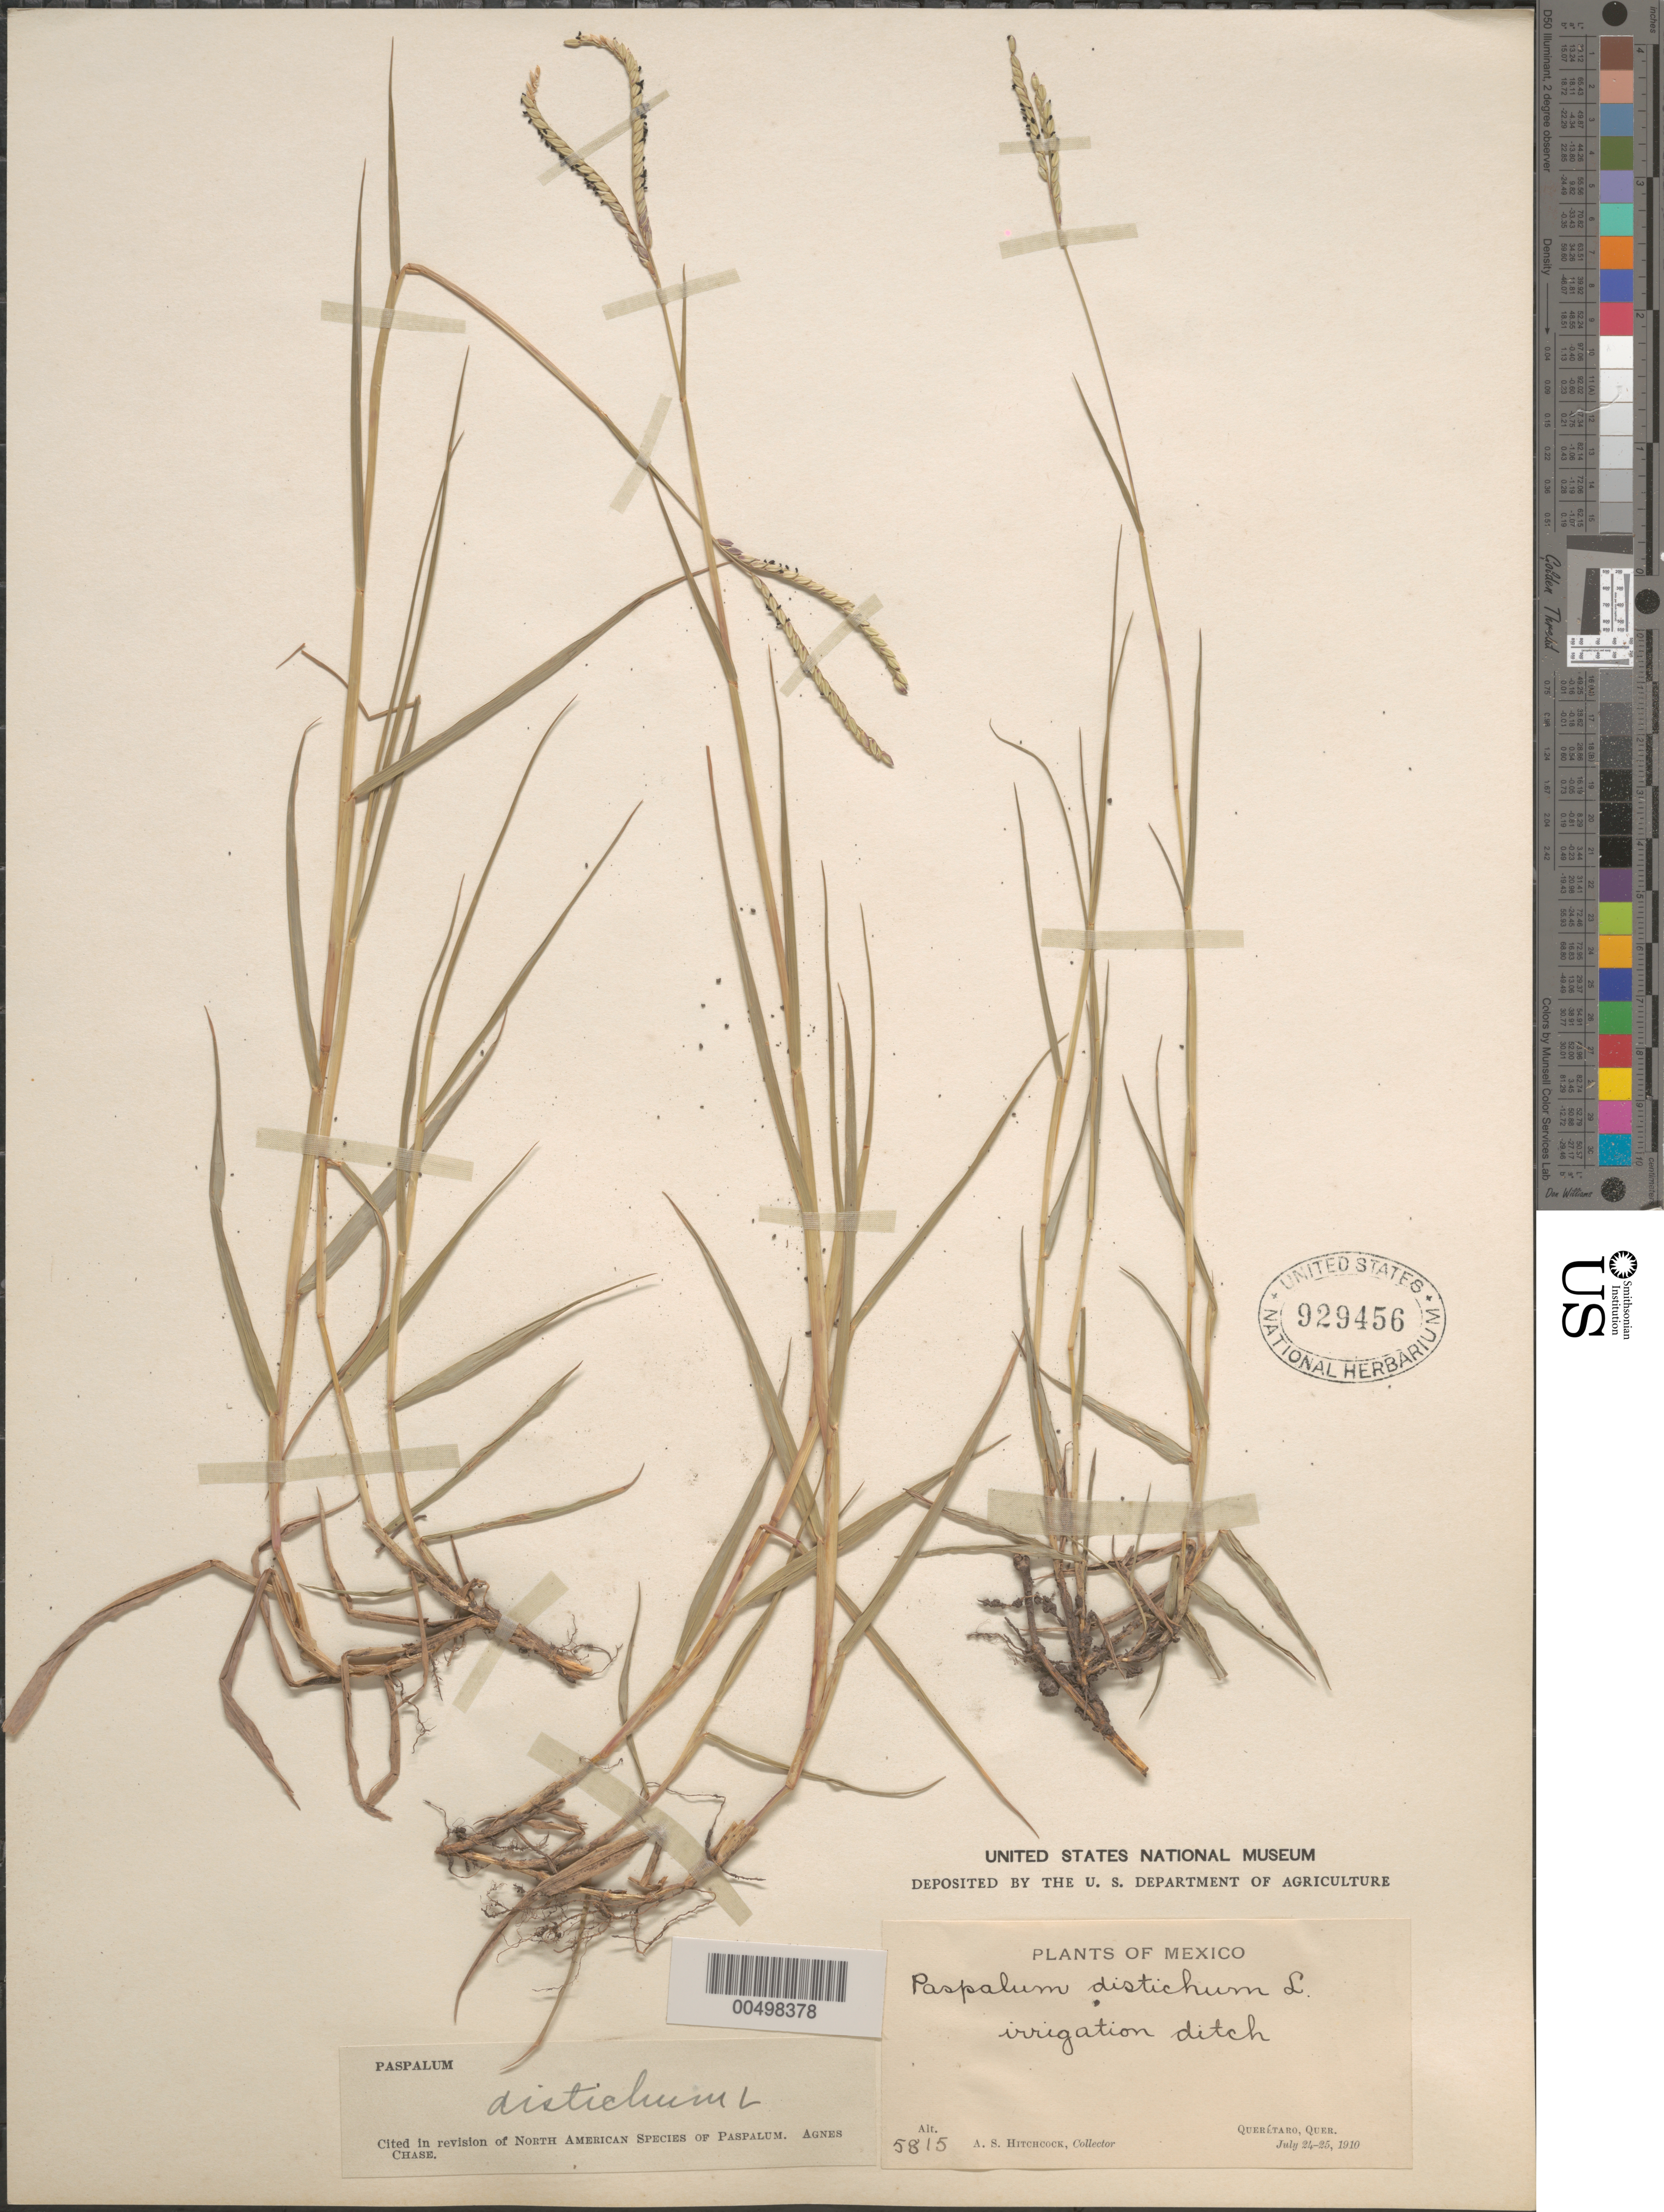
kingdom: Plantae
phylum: Tracheophyta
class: Liliopsida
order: Poales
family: Poaceae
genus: Paspalum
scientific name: Paspalum paspaloides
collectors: A. S. Hitchcock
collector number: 5815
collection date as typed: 24 Jul 1910 to 25 Jul 1910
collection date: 1910-07-24/1910-07-25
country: Mexico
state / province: Querétaro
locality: Quer‚taro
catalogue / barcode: US 929456